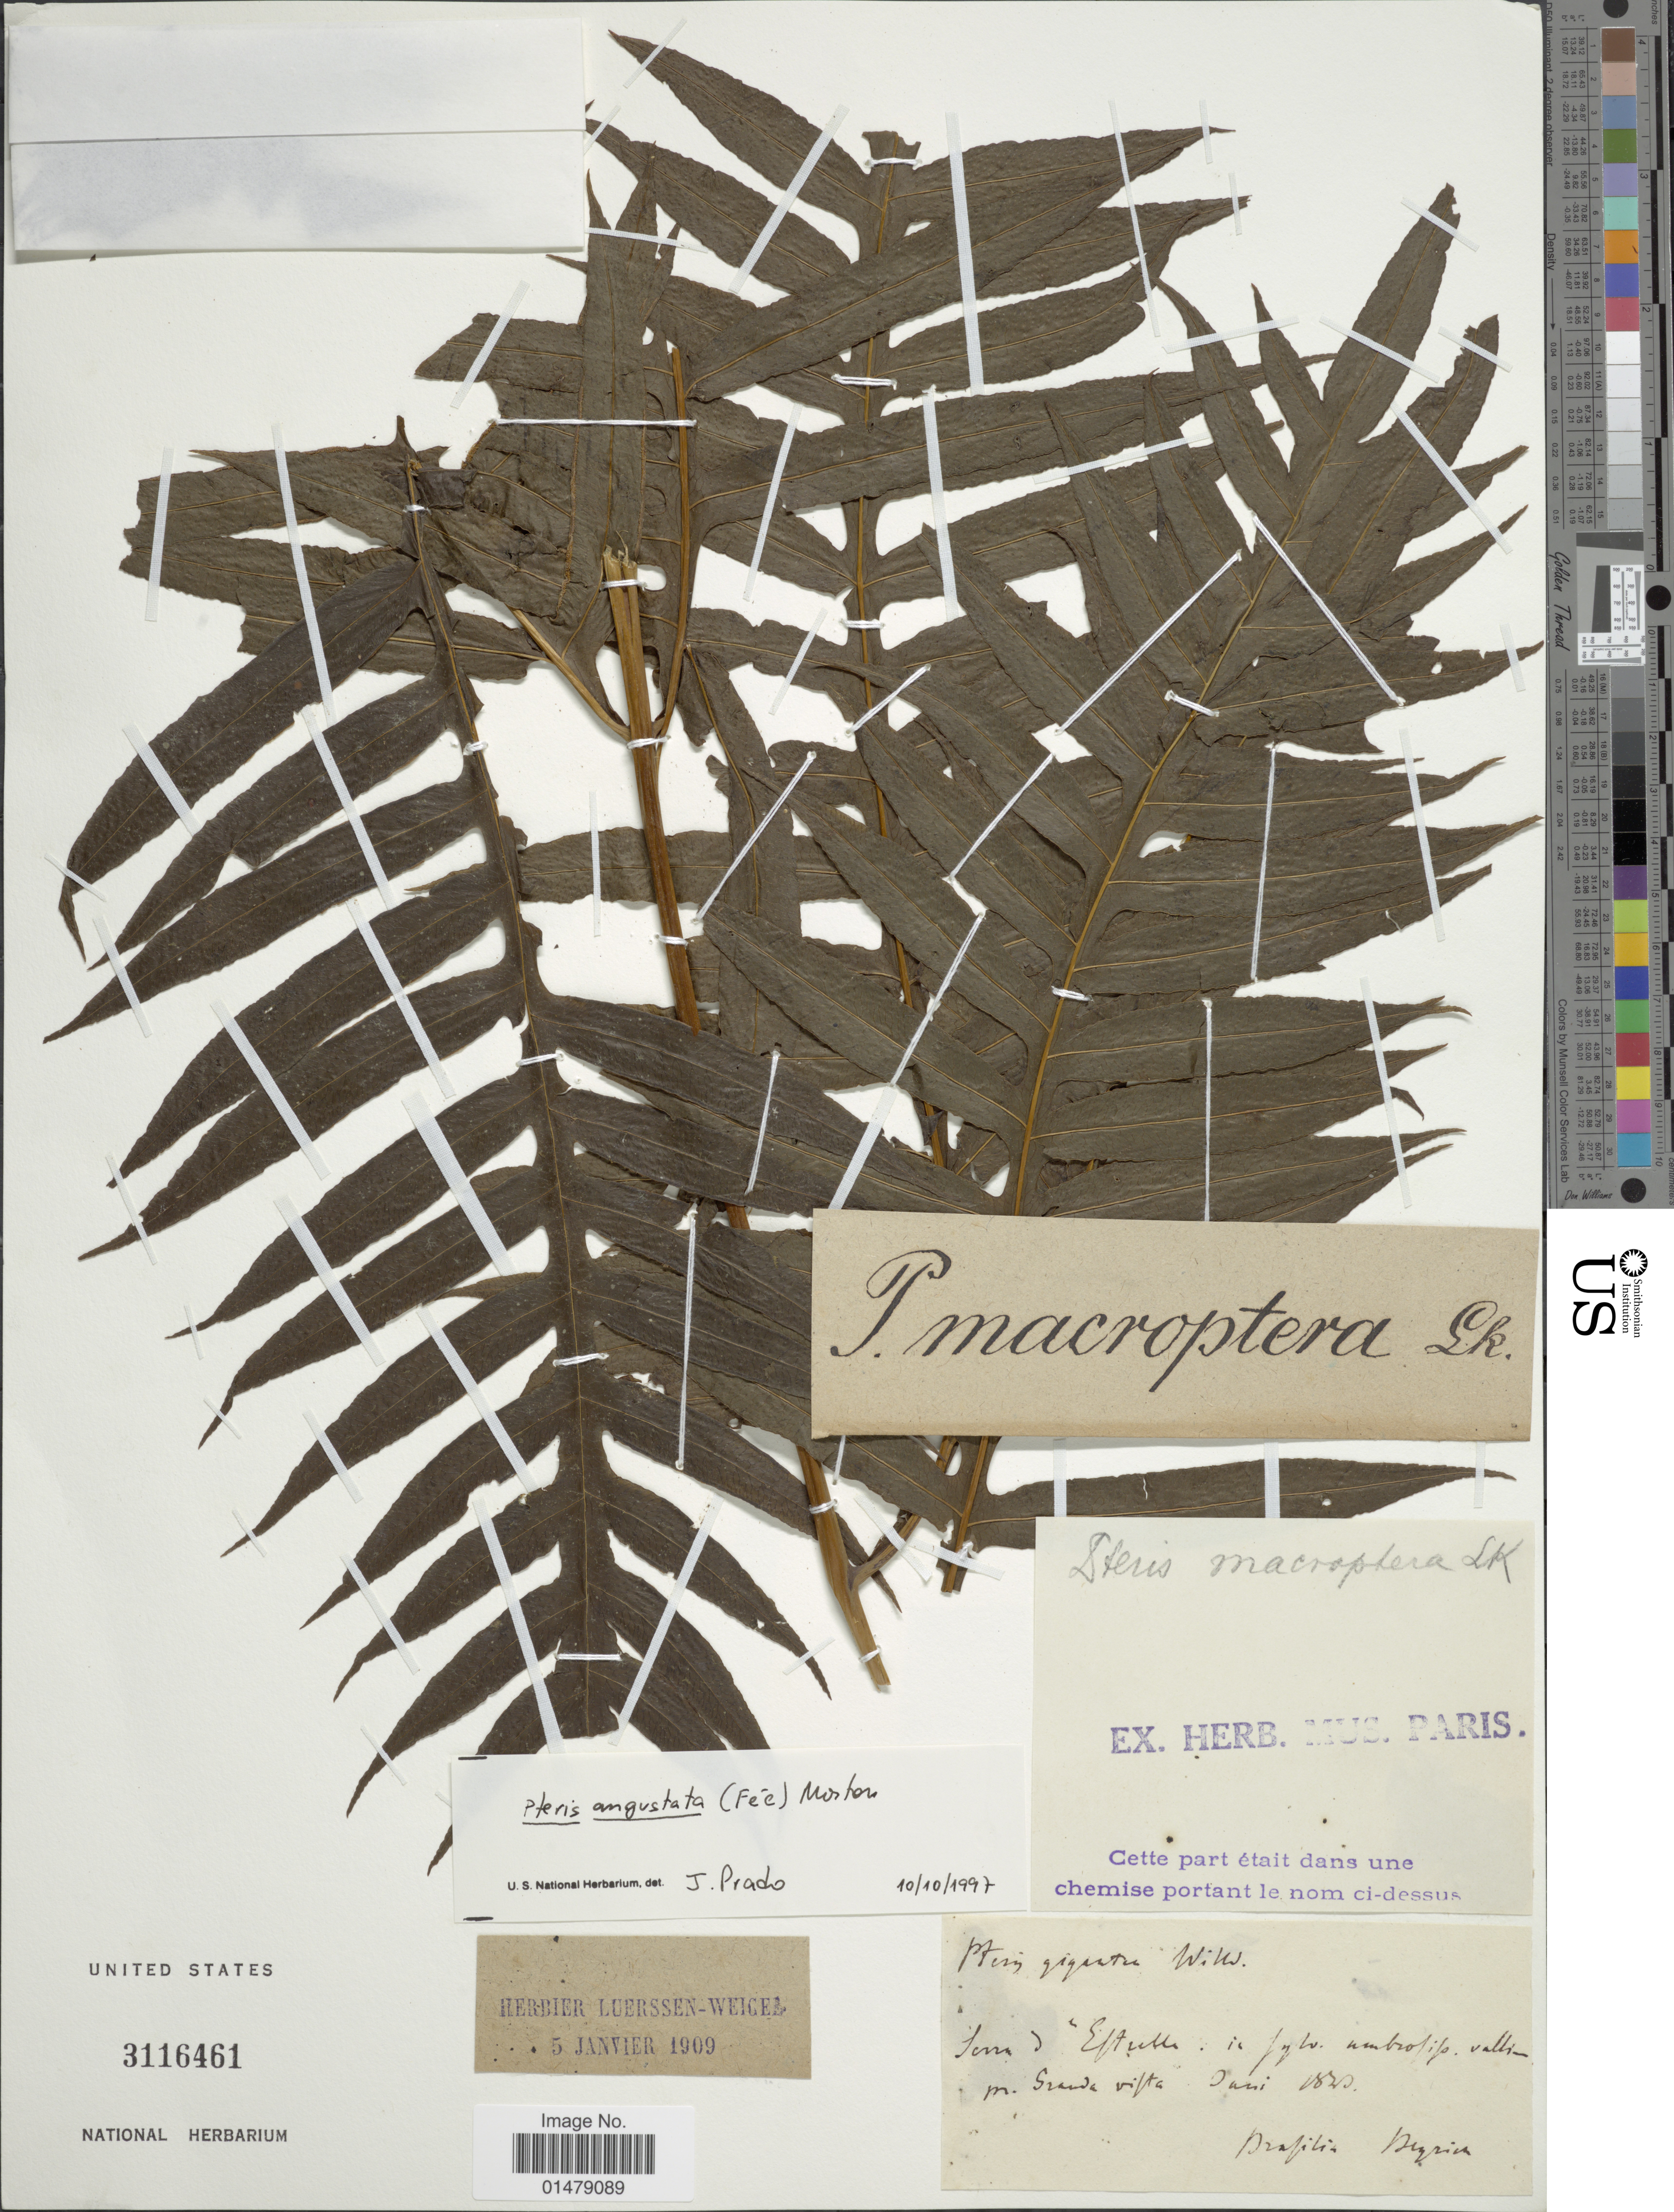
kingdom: Plantae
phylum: Tracheophyta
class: Polypodiopsida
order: Polypodiales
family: Pteridaceae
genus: Pteris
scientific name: Pteris angustata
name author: (Fée) C.V. Morton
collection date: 1820-06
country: Portugal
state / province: Guarda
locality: San d' Eftulla in sylv. umbrofilio vallei m. Suanda rifta. [interpreted]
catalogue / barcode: US 3116461